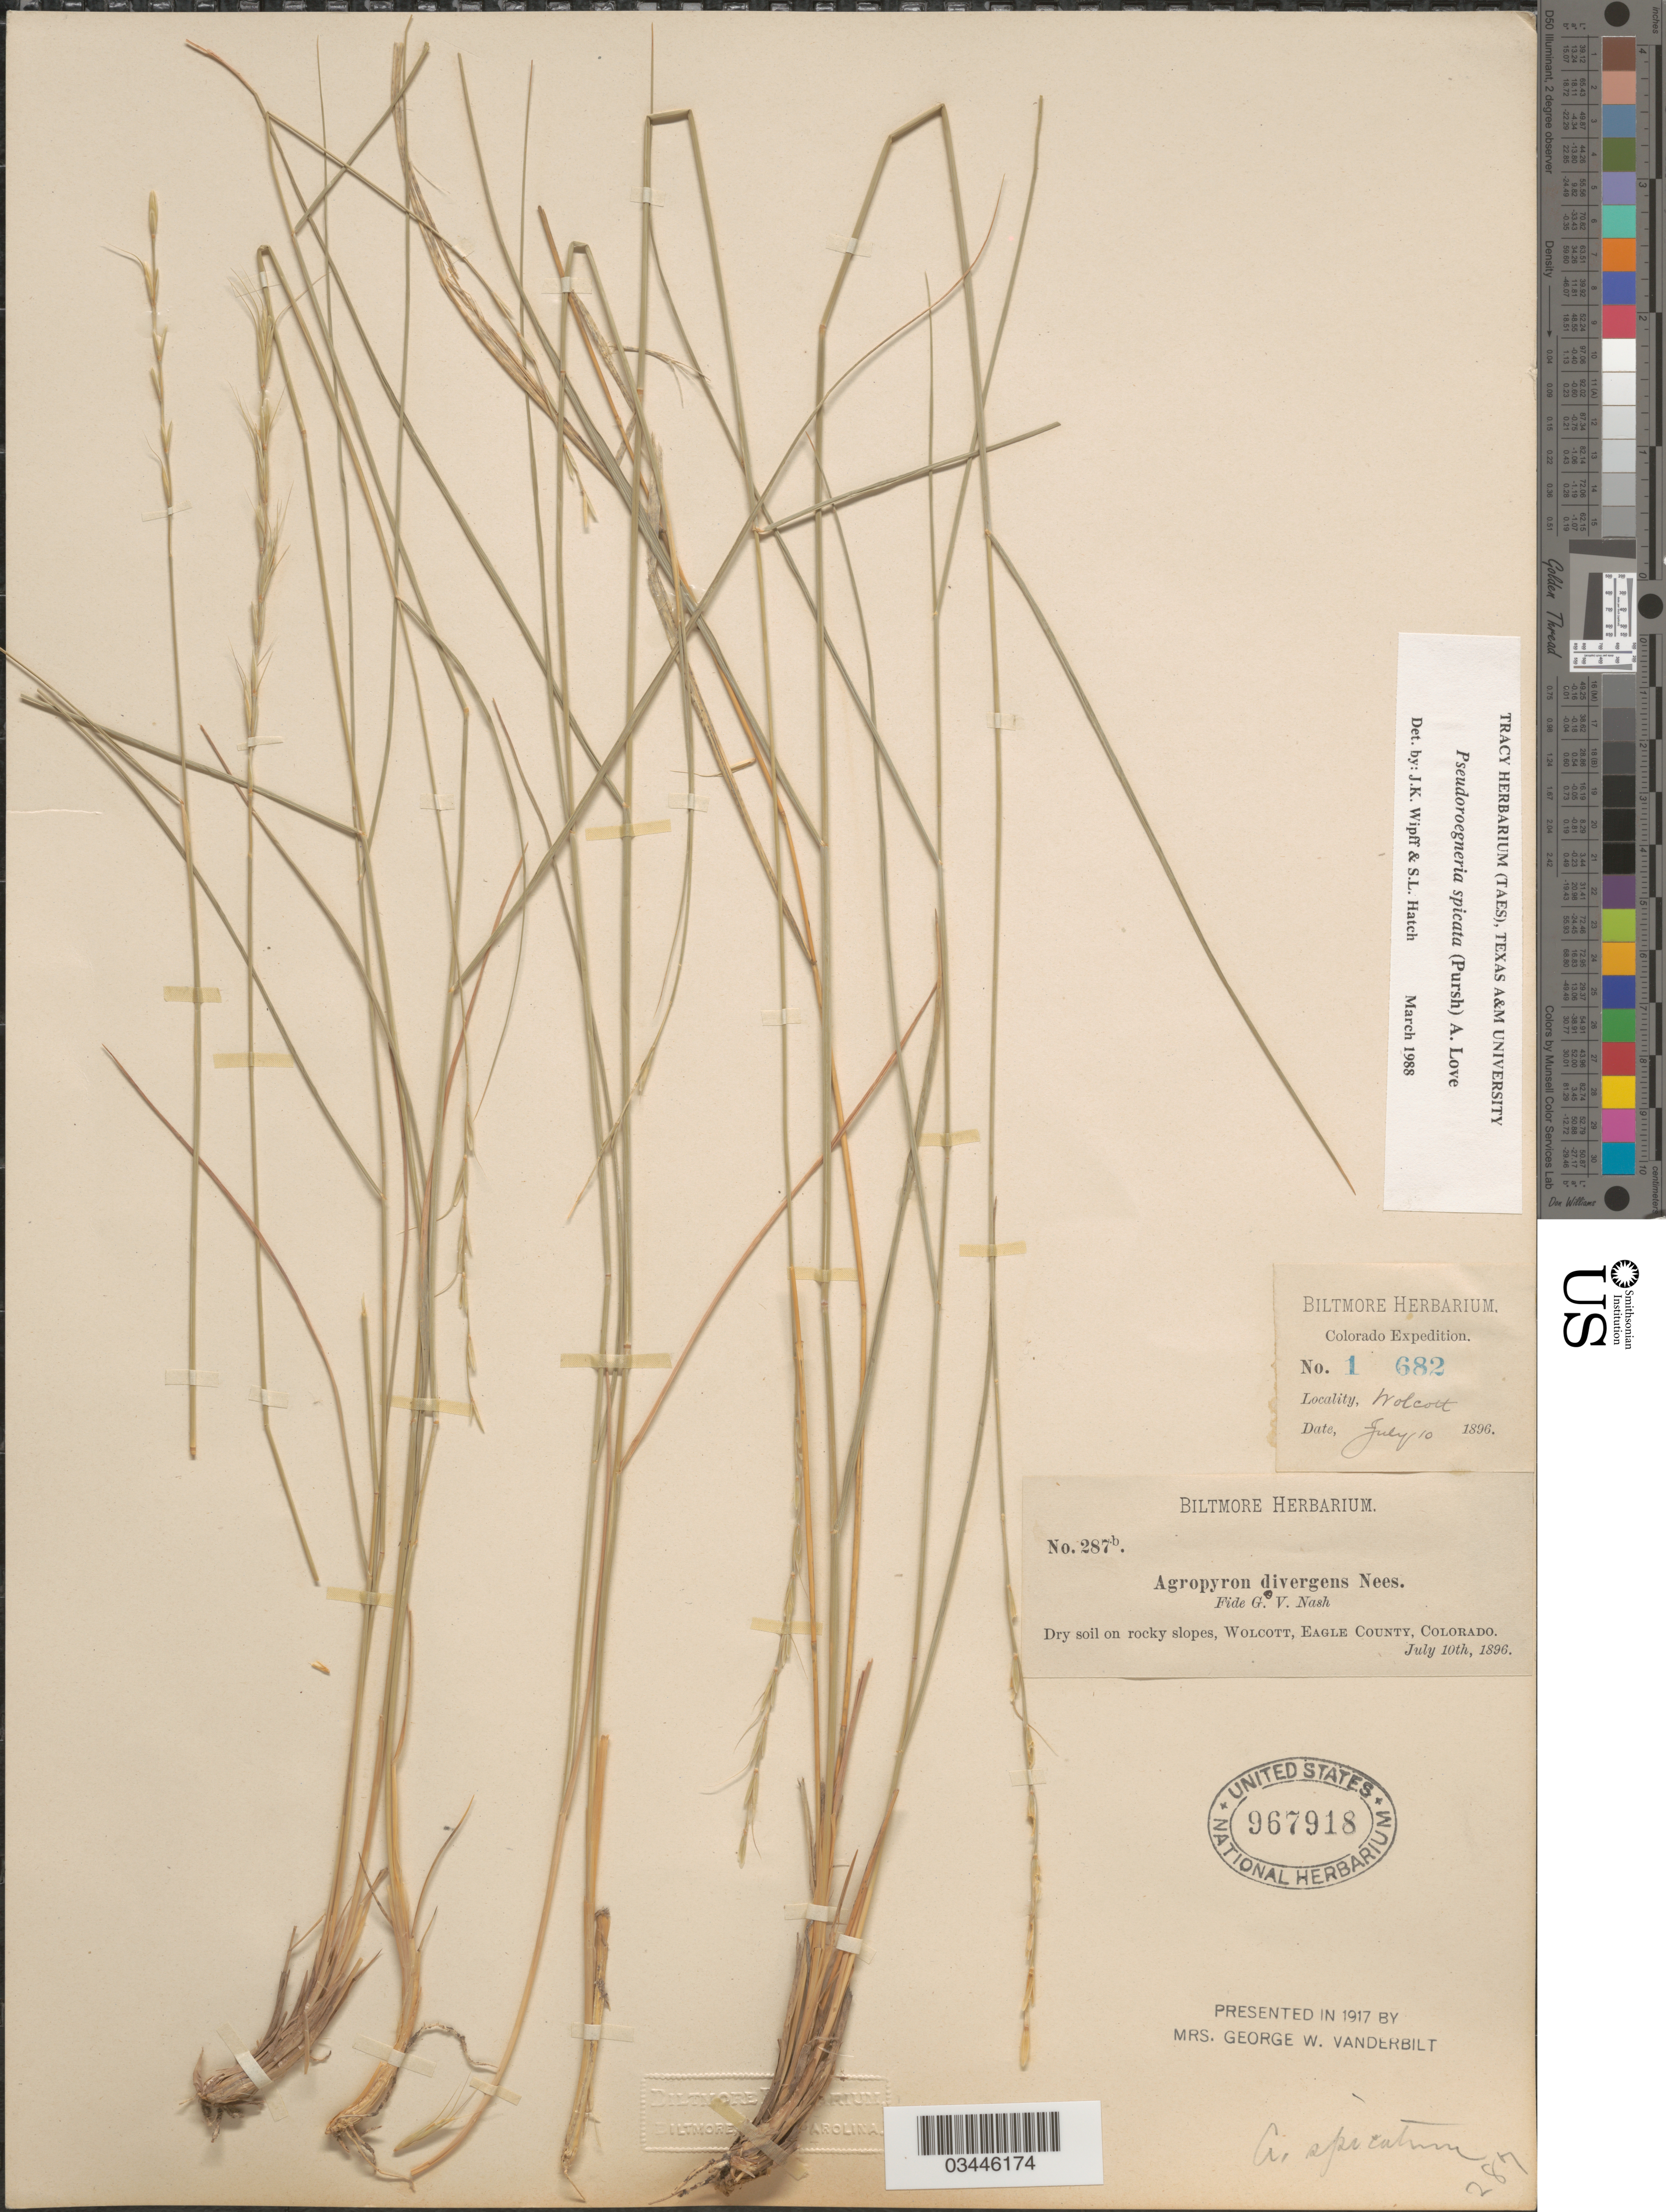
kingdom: Plantae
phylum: Tracheophyta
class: Liliopsida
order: Poales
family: Poaceae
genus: Pseudoroegneria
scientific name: Pseudoroegneria spicata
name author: (Pursh) Á. Löve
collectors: ex herb. Biltmore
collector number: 287b/1682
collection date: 1896-07-10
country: United States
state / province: Colorado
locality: Colorado Expedition. Wolcott. Dry soil on rocky slopes, Wolcott, Eagle County.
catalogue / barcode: US 967918